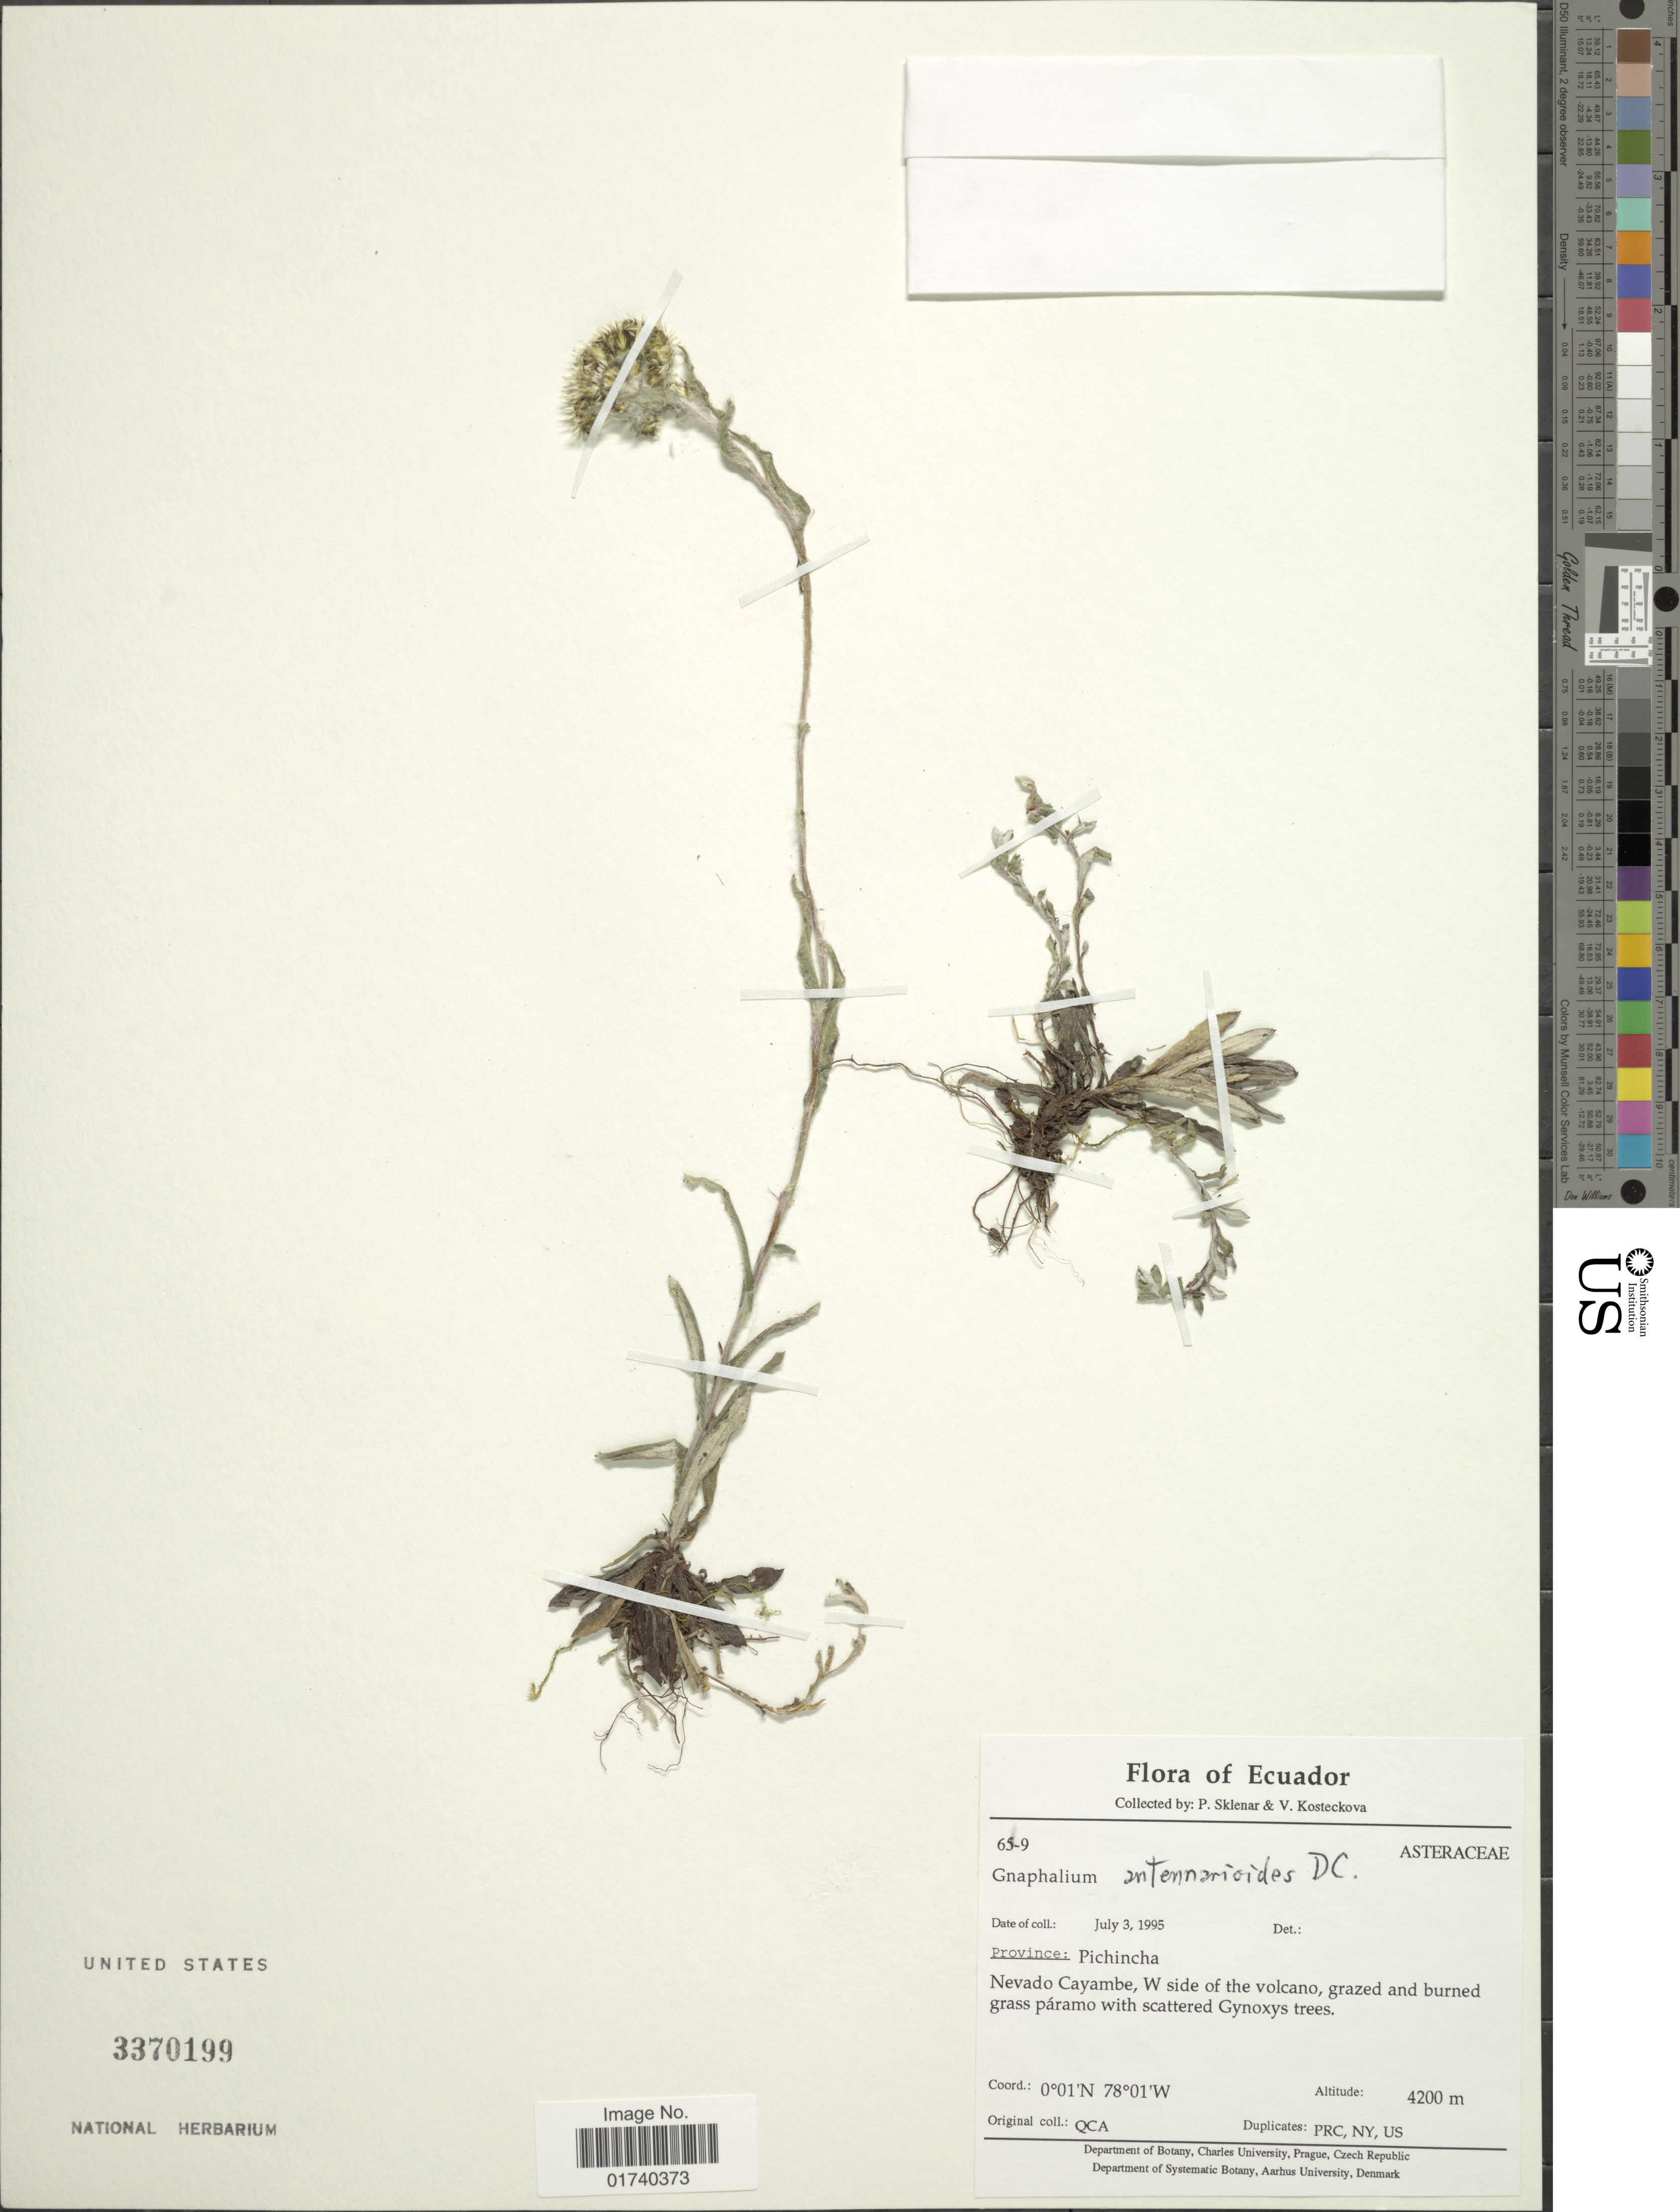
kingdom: Plantae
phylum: Tracheophyta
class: Magnoliopsida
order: Asterales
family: Asteraceae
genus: Chryselium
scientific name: Chryselium gnaphalioides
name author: (Kunth) Urtubey & S.E. Freire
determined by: Nesom, Guy L.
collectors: P. Sklenár & V. Kosteckova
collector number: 65 - 9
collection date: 1995-07-03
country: Ecuador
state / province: Pichincha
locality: Province: Pichincha, Nevado Cayambe, W side of the volcano.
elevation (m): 4200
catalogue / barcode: US 3370199